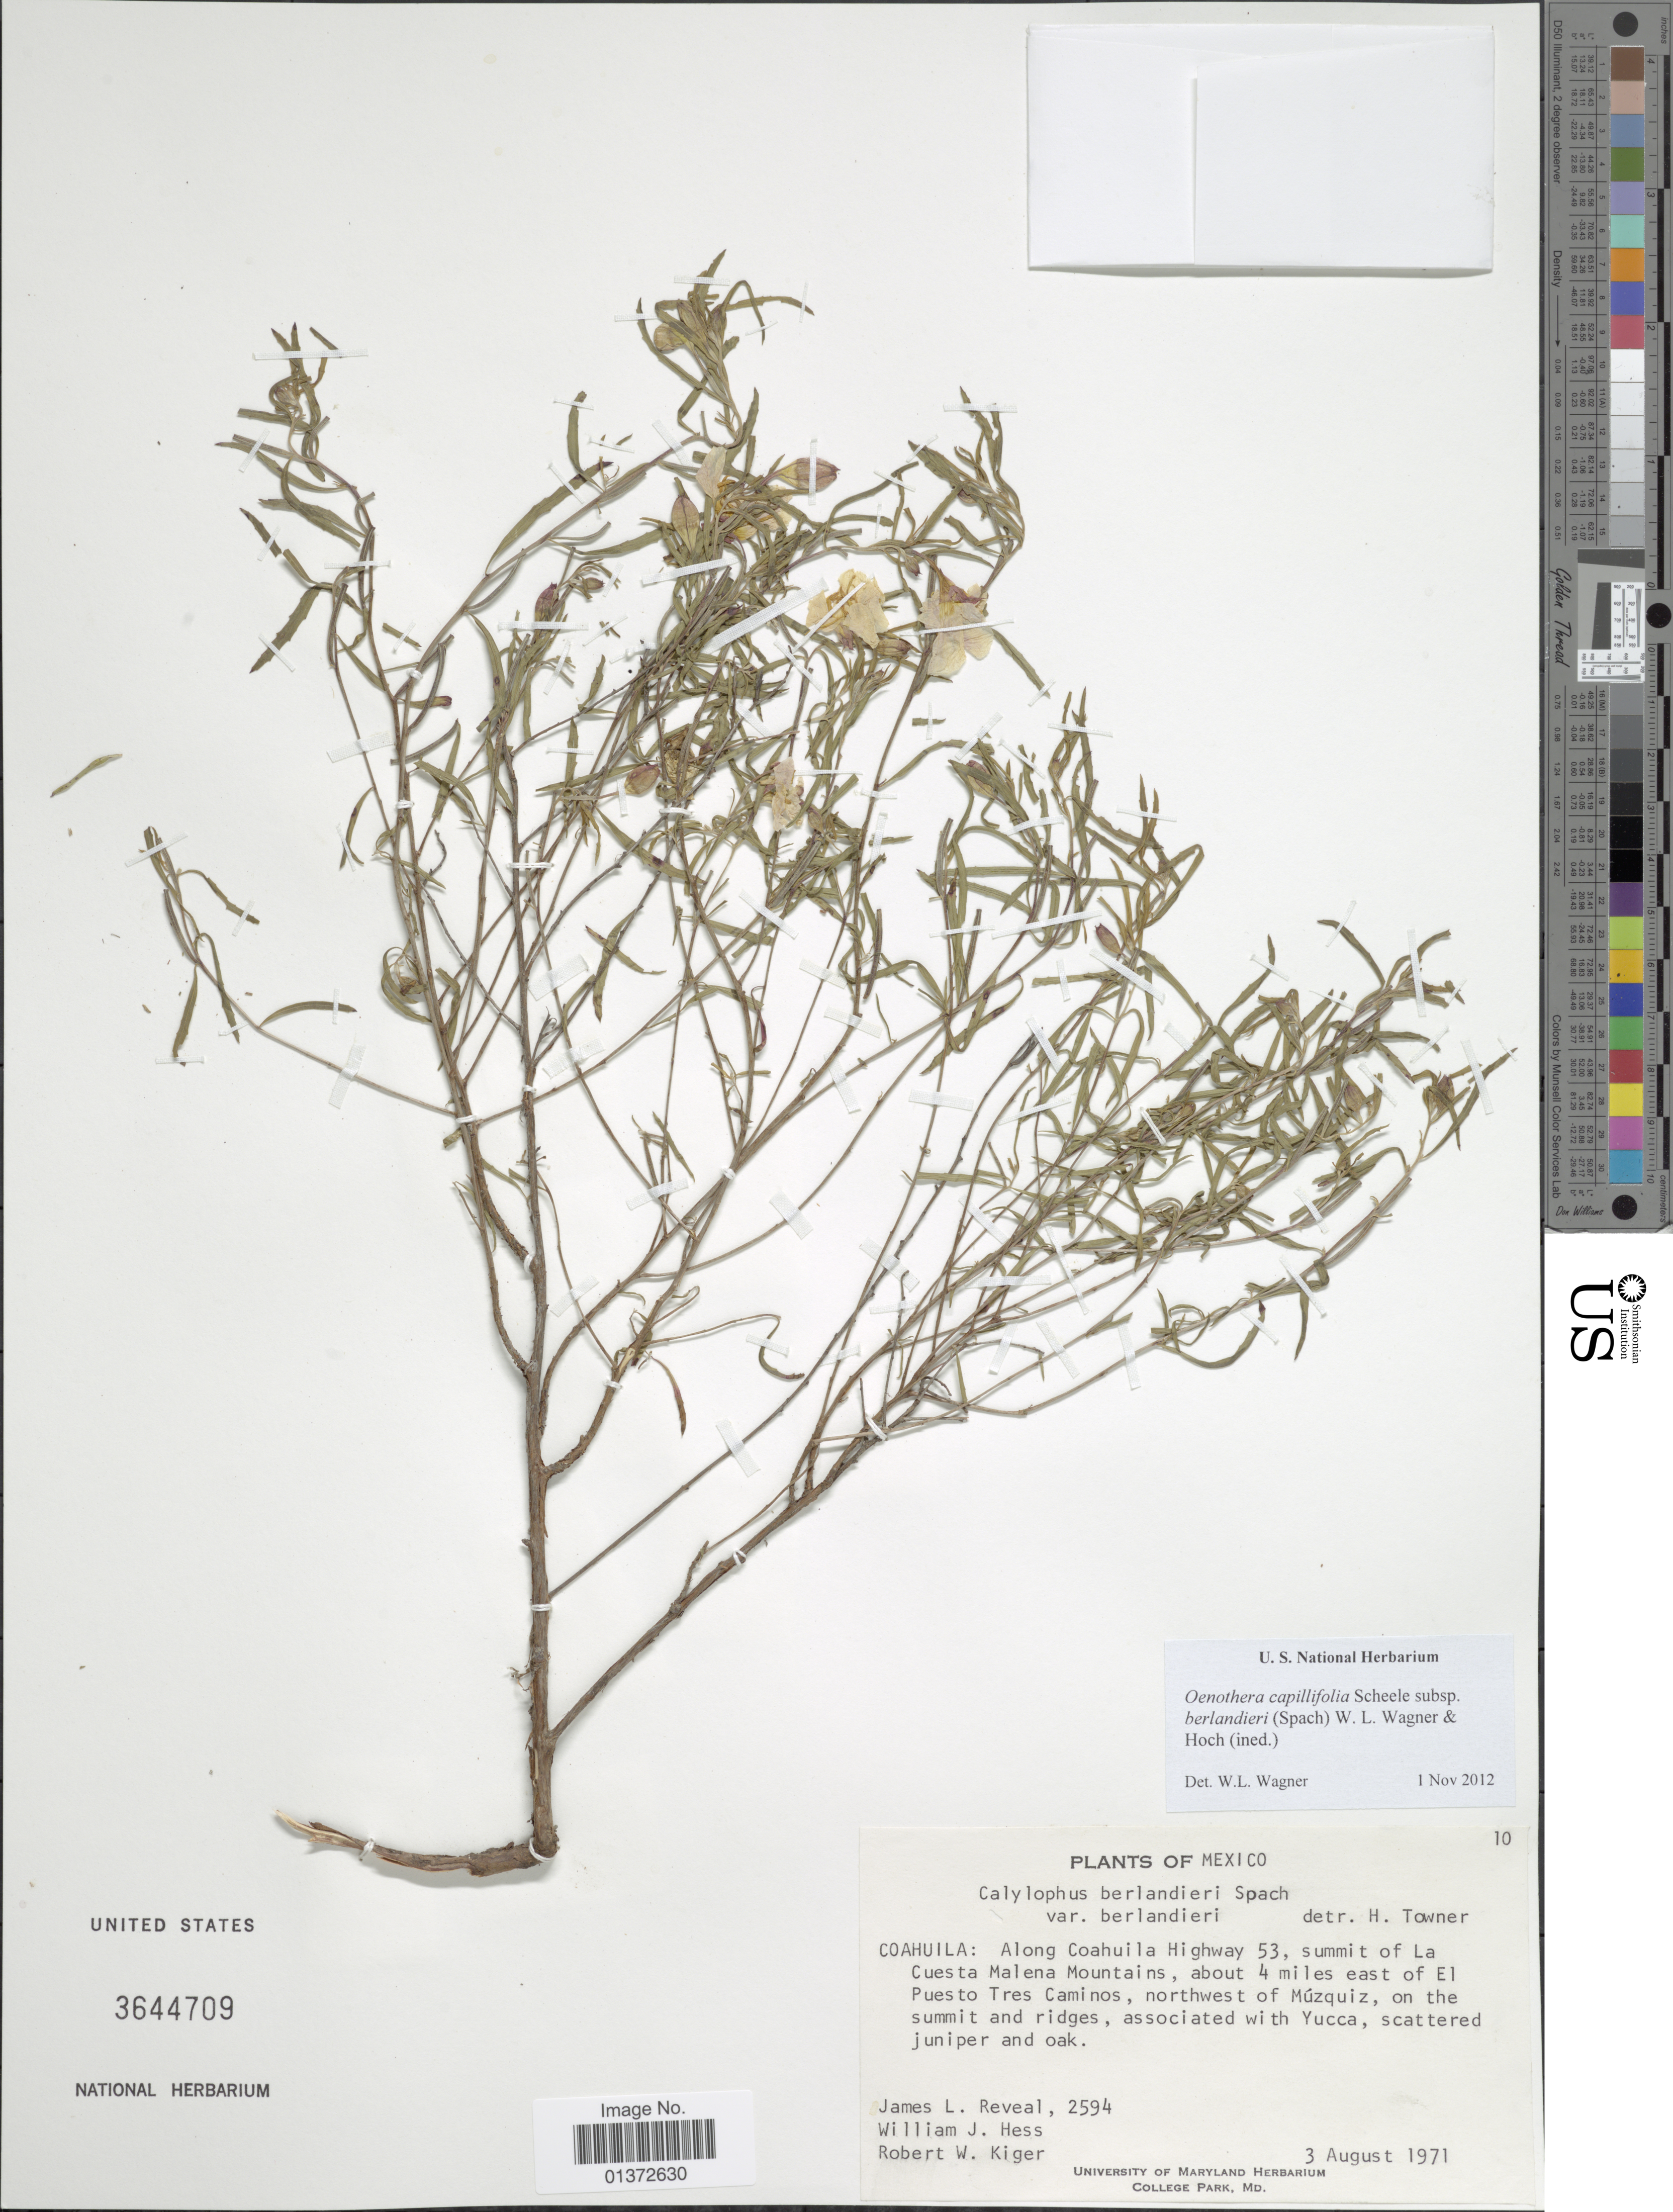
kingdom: Plantae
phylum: Tracheophyta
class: Magnoliopsida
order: Myrtales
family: Onagraceae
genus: Oenothera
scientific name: Oenothera capillifolia subsp. berlandieri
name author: (Spach) W.L. Wagner & Hoch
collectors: J. L. Reveal, W. Hess & R. Kiger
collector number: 2594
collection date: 1971-08-03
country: Mexico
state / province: Coahuila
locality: Along Coahuila Highway 53, summit of La Cuesta Malena Mountains, about 4 miles east of El Puesto Tres Caminos, northwest of Múzquiz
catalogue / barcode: US 3644709